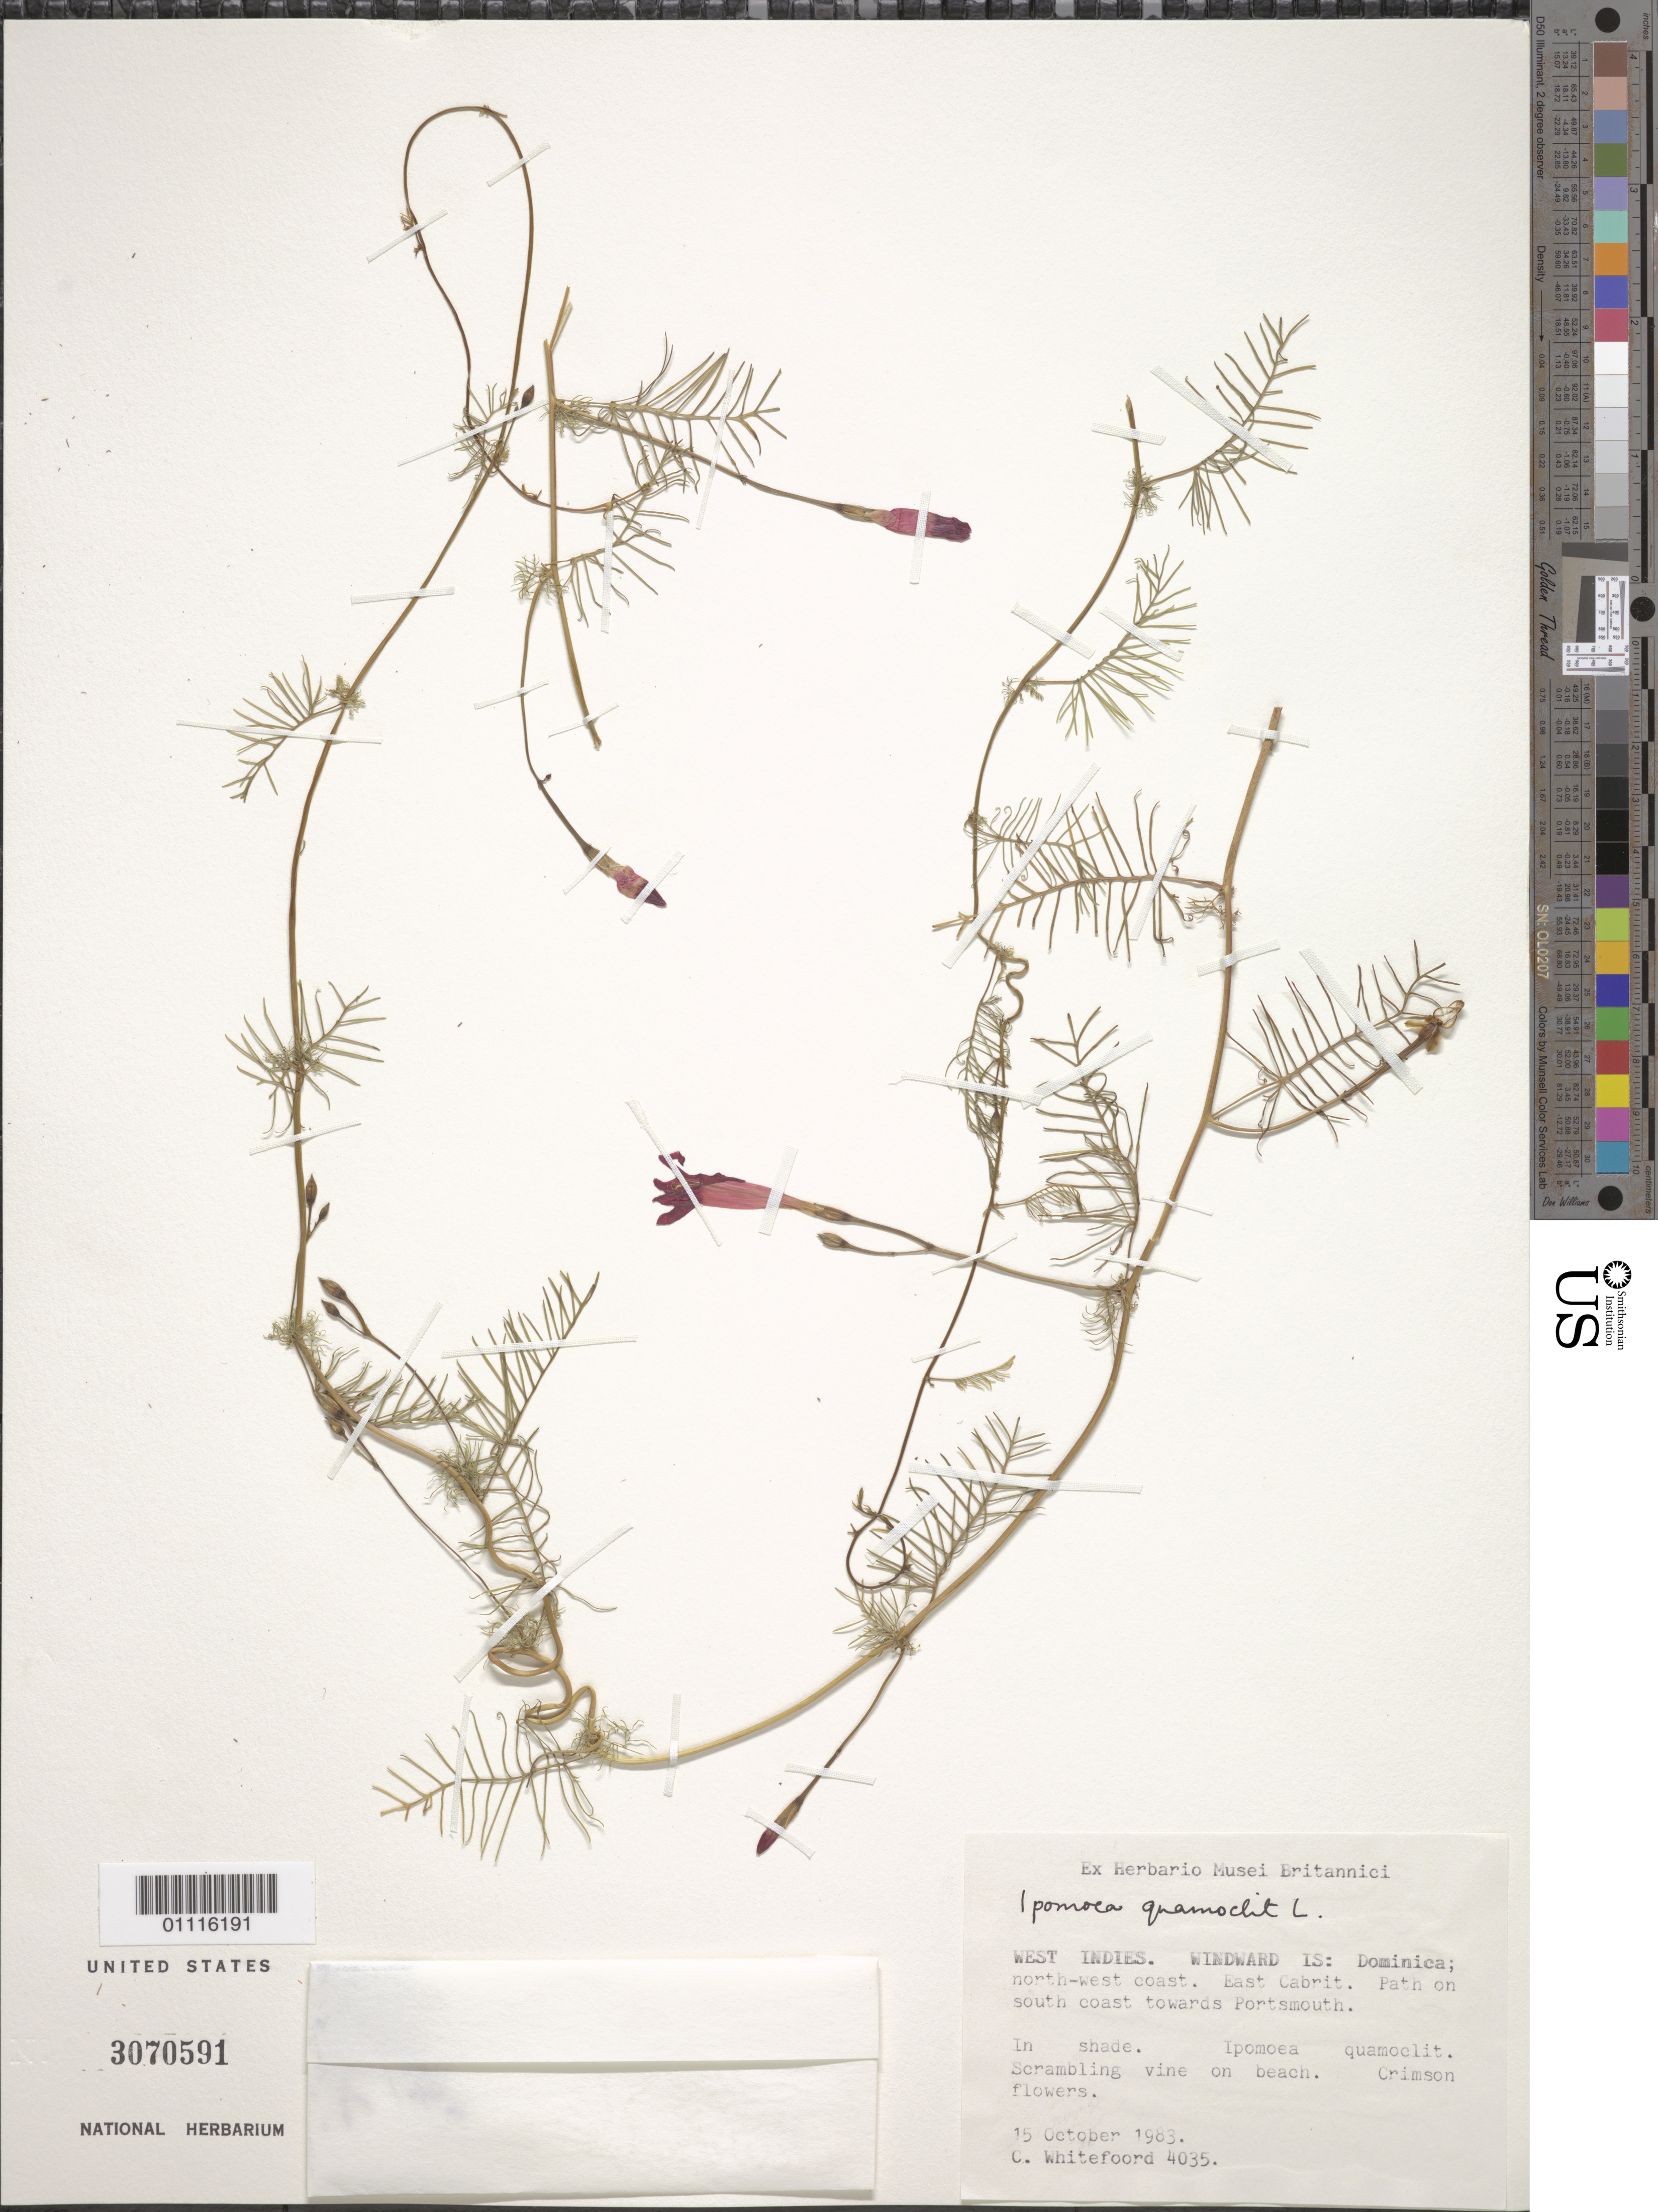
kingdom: Plantae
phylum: Tracheophyta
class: Magnoliopsida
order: Solanales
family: Convolvulaceae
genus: Ipomoea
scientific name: Ipomoea quamoclit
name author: L.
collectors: C. Whitefoord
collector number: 4035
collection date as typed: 15 Oct 1983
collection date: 1983-10-15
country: Dominica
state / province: St. John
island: Dominica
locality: NW coast. East Cabrit. Path on S coast towards Portsmouth. In shade. Scrambling vine on beach.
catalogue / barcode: US 3070591